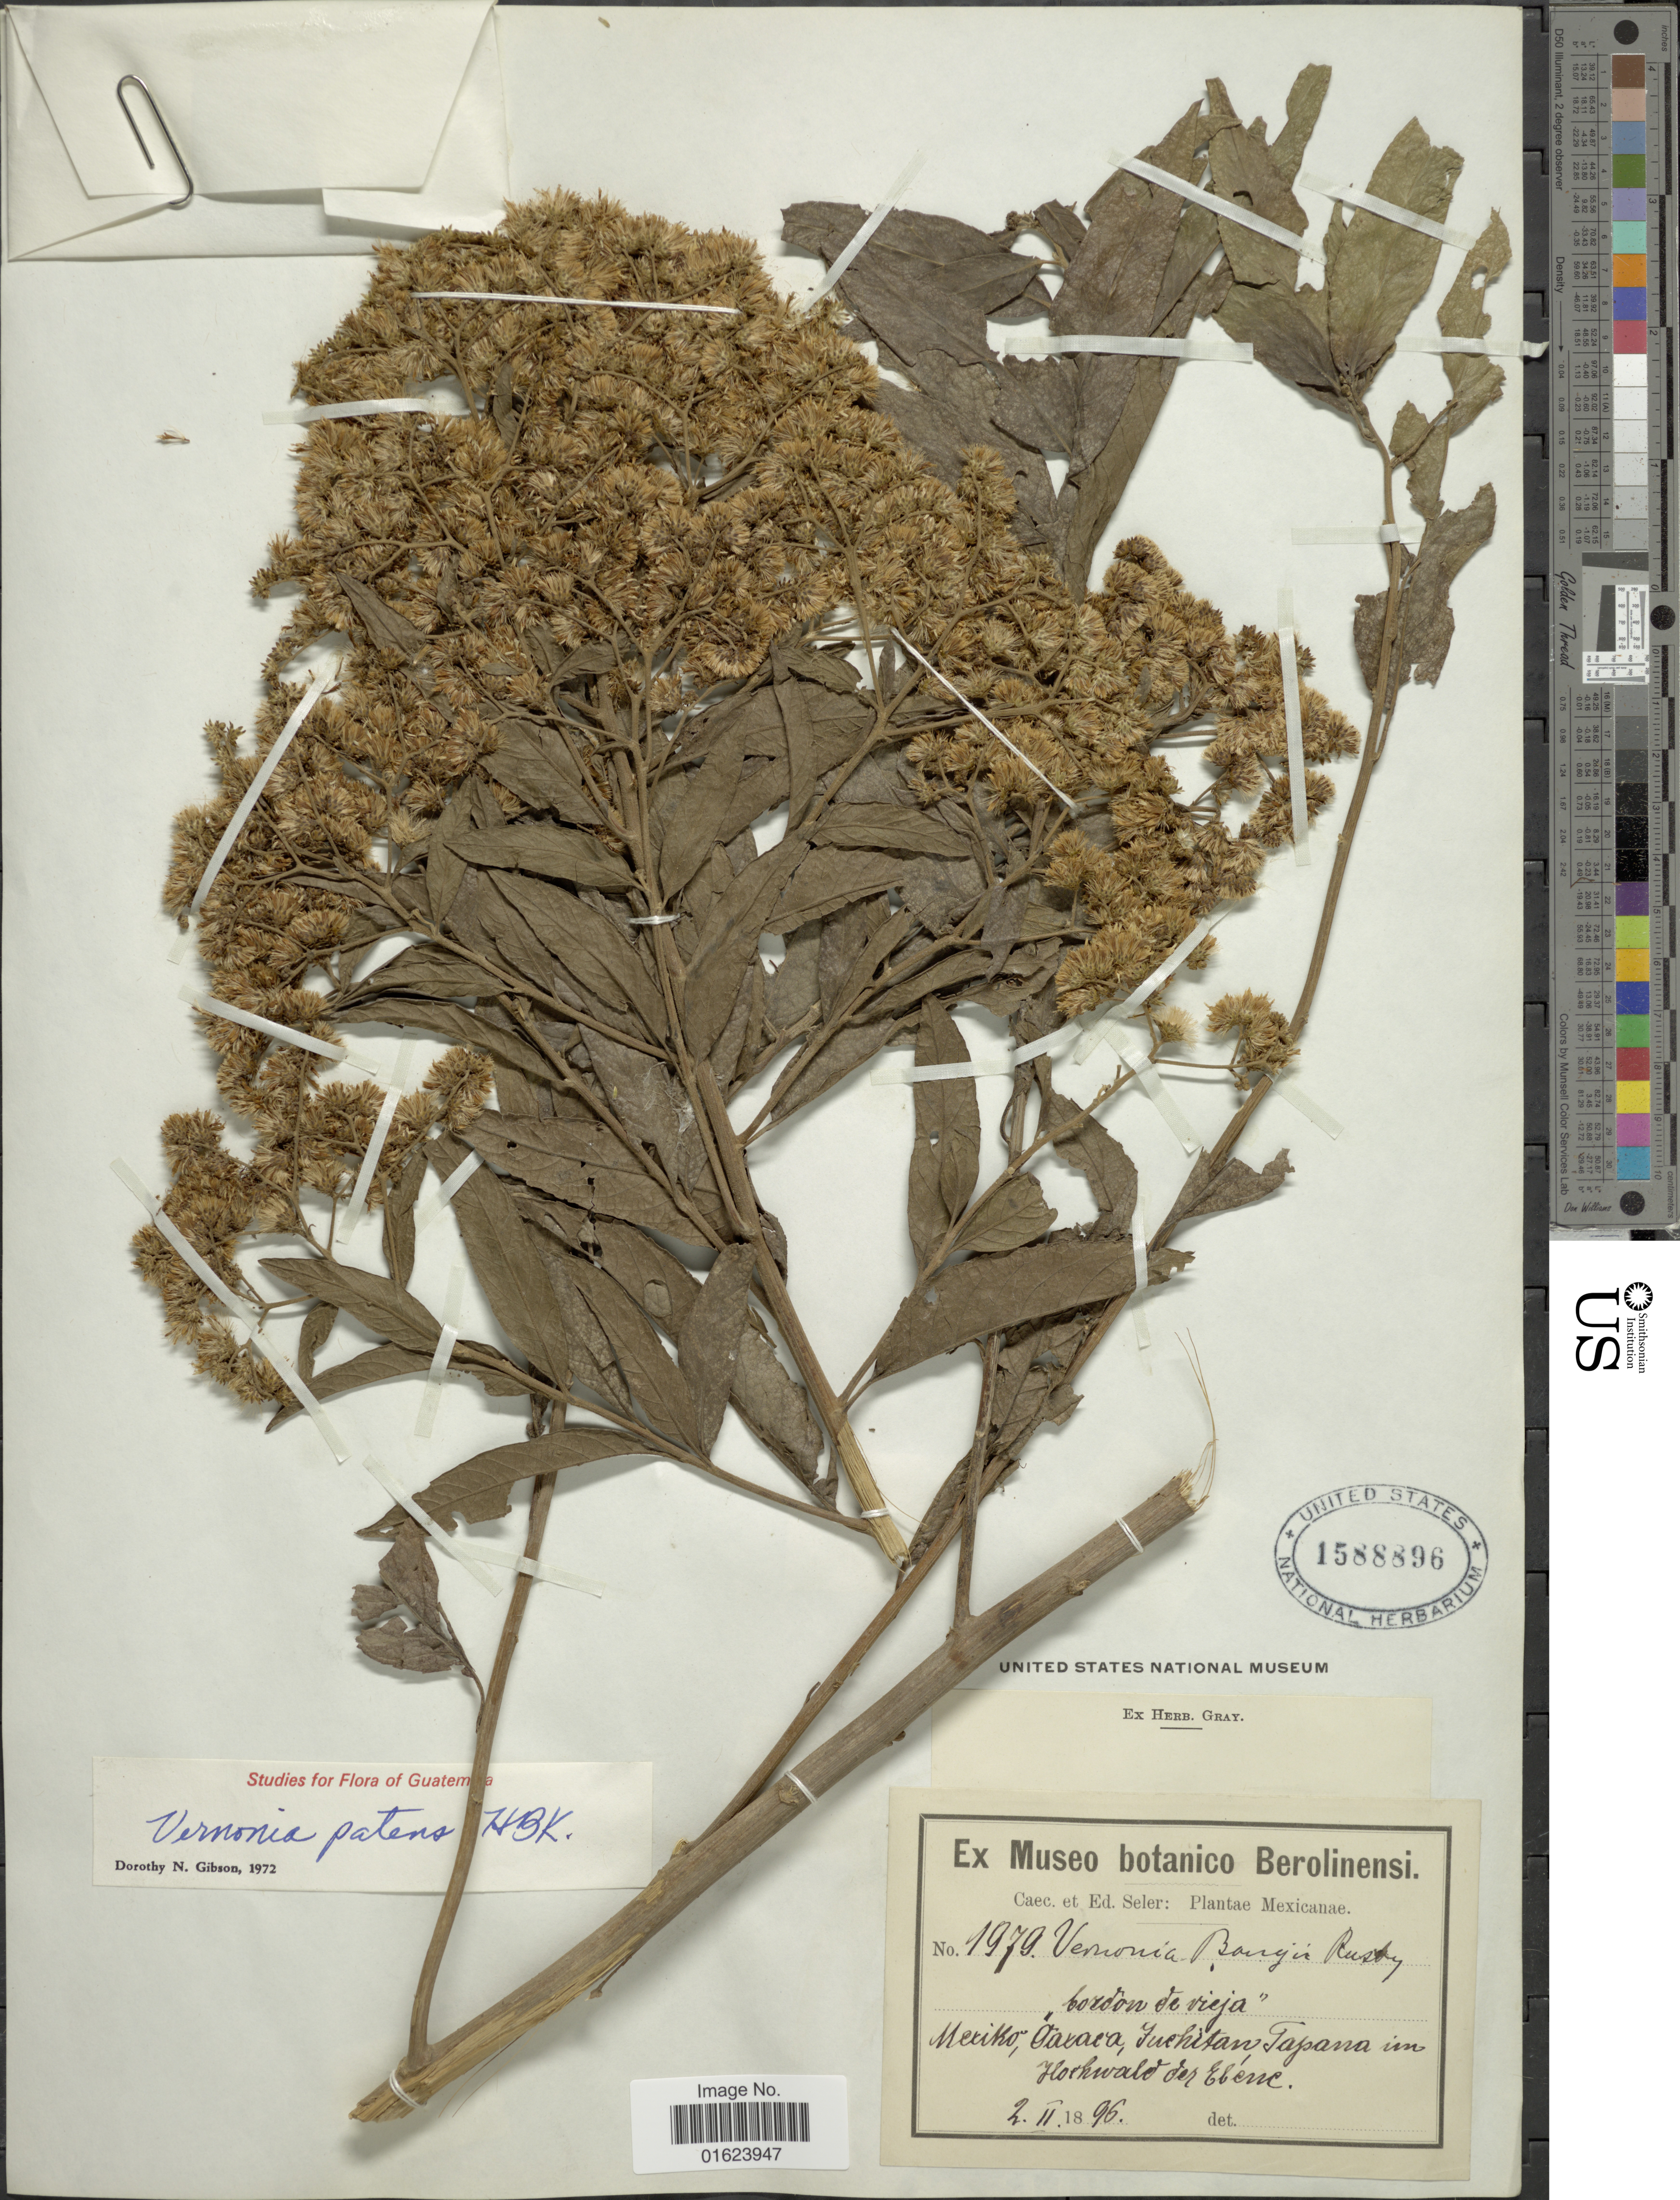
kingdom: Plantae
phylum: Tracheophyta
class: Magnoliopsida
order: Asterales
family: Asteraceae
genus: Vernonanthura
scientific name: Vernonanthura patens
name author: (Kunth) H. Rob.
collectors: ex Caec. et Ed Seler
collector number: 1979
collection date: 1896-02-02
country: Mexico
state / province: Oaxaca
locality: Mexiko, Oaxaca, Fuckitan, Tapana im Hochwald der Elene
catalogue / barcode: US 1588896